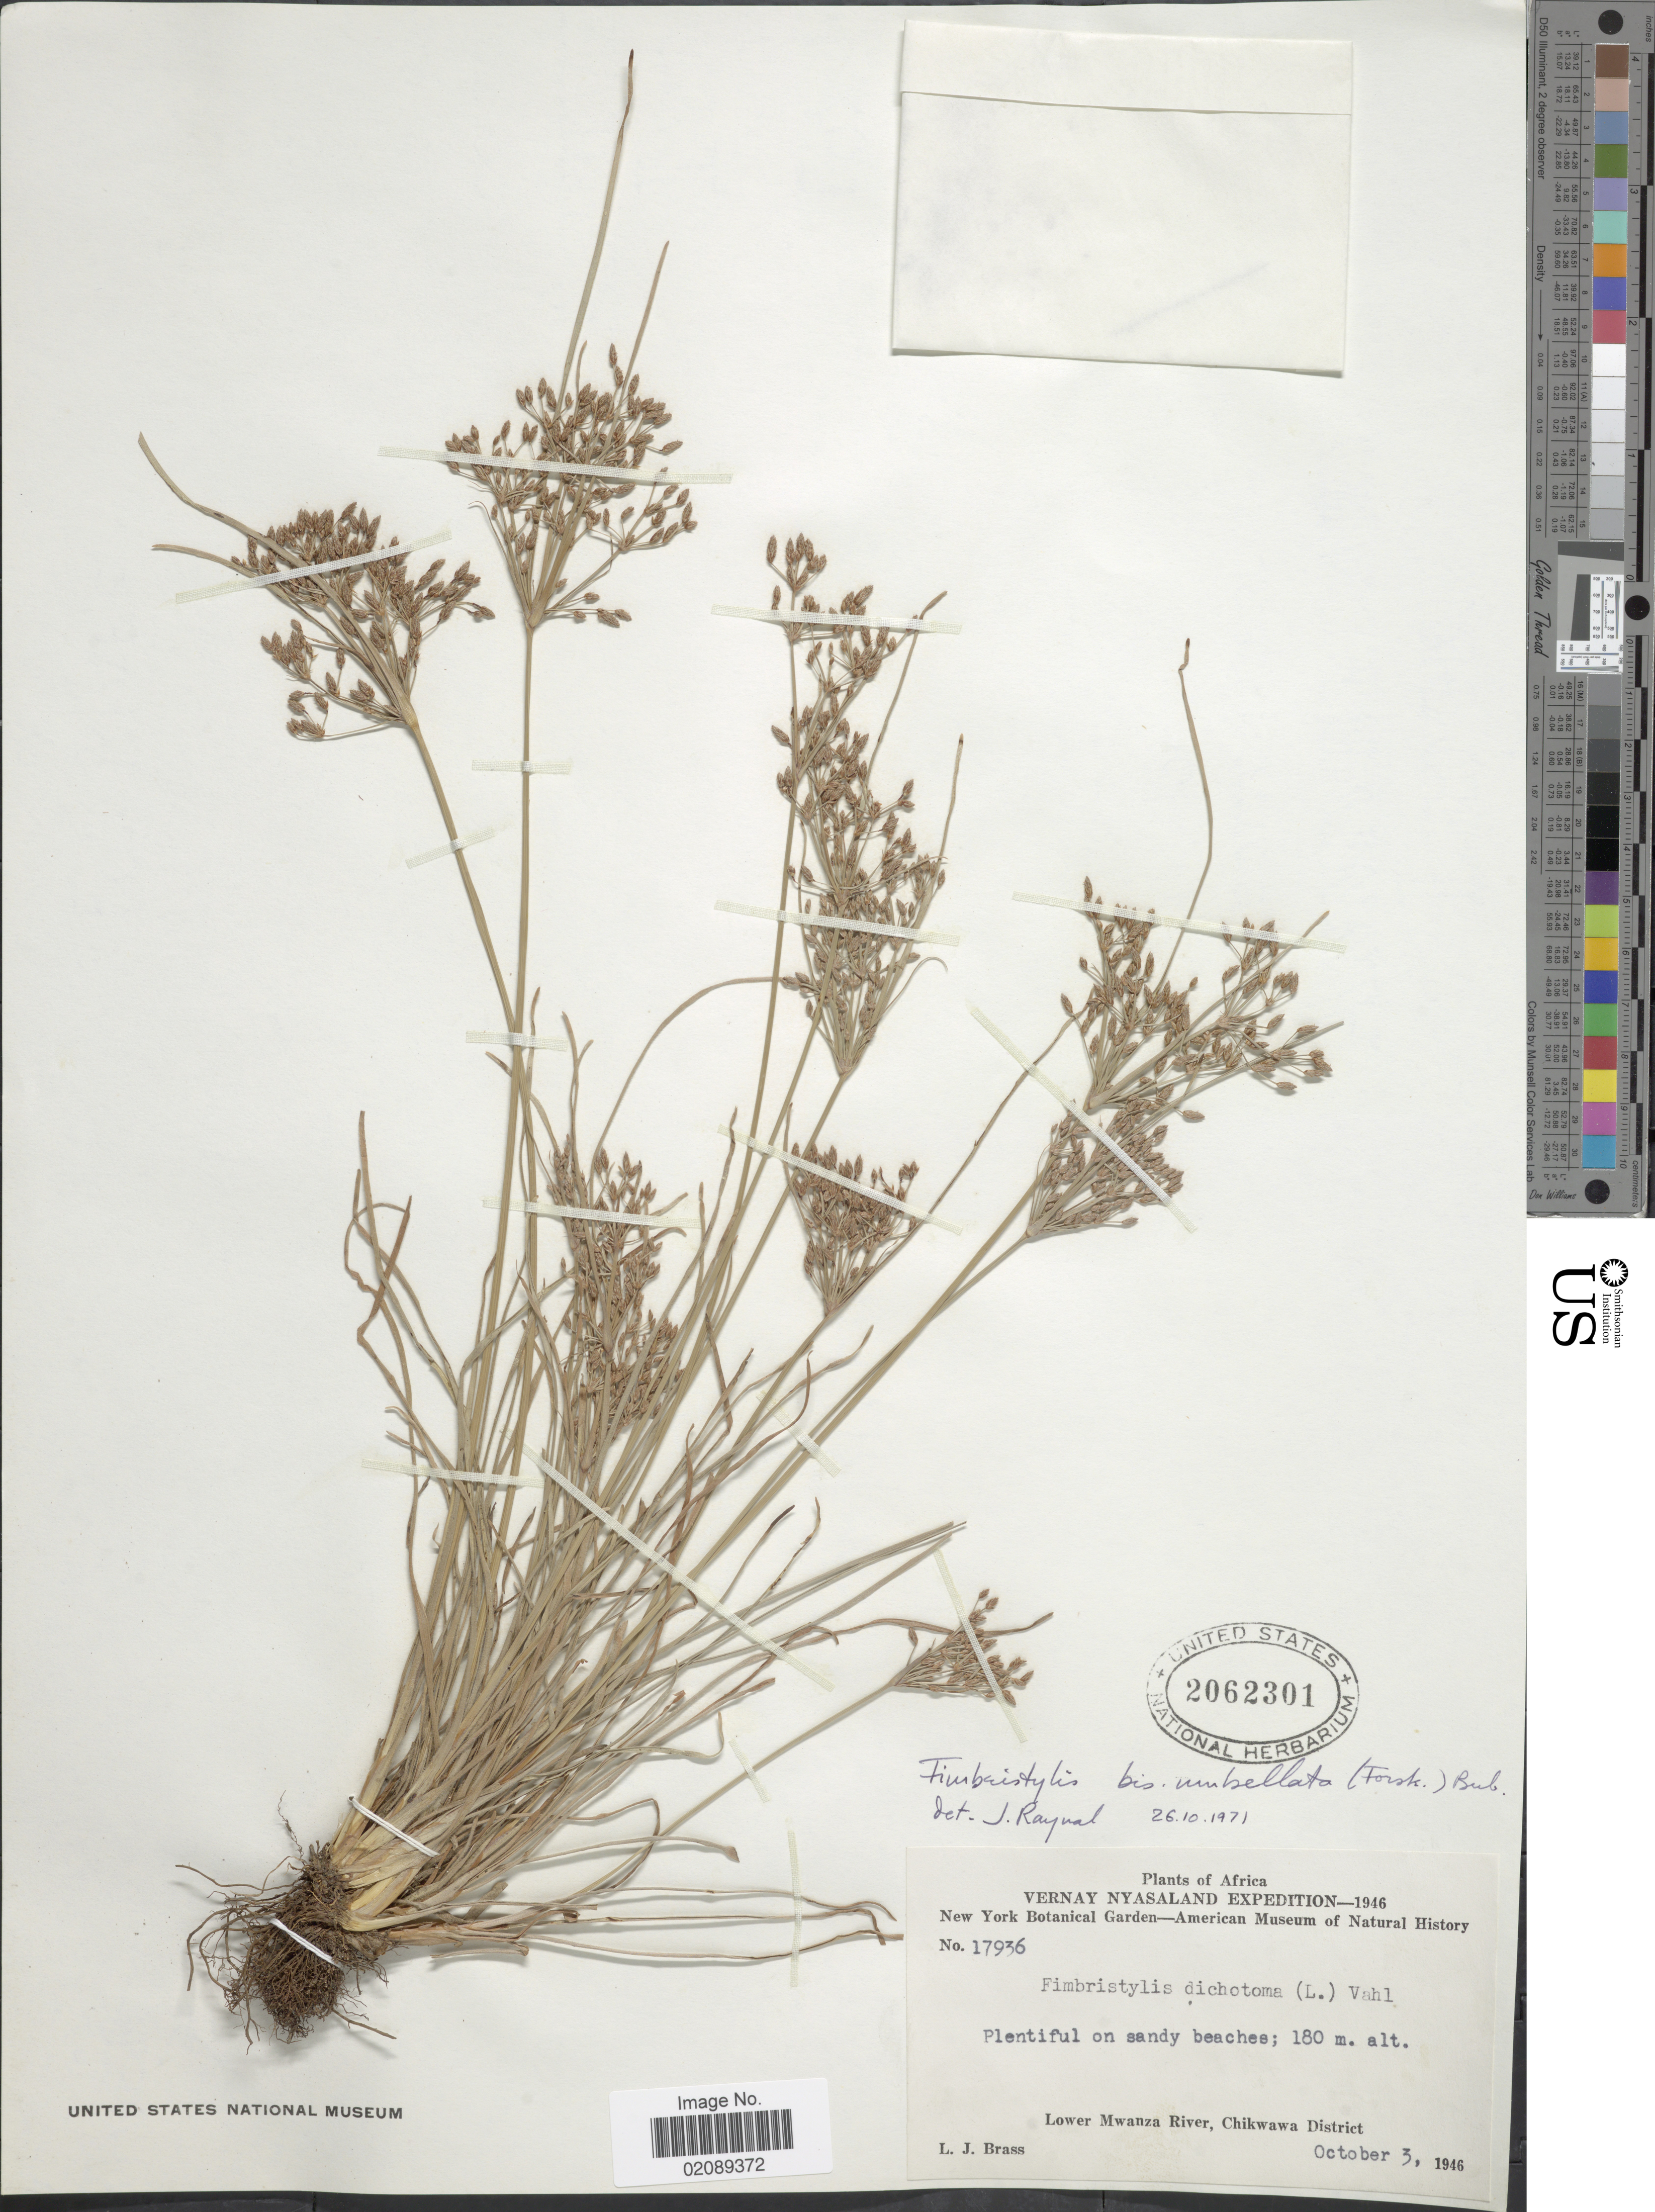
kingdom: Plantae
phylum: Tracheophyta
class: Liliopsida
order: Poales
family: Cyperaceae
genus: Fimbristylis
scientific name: Fimbristylis bisumbellata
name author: (Forssk.) Bubani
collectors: L. J. Brass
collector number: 17936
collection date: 1946-10-03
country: Malawi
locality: Vernay Nyasaland. Lower Mwanza River, Chikwawa District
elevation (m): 180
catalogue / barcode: US 2062301